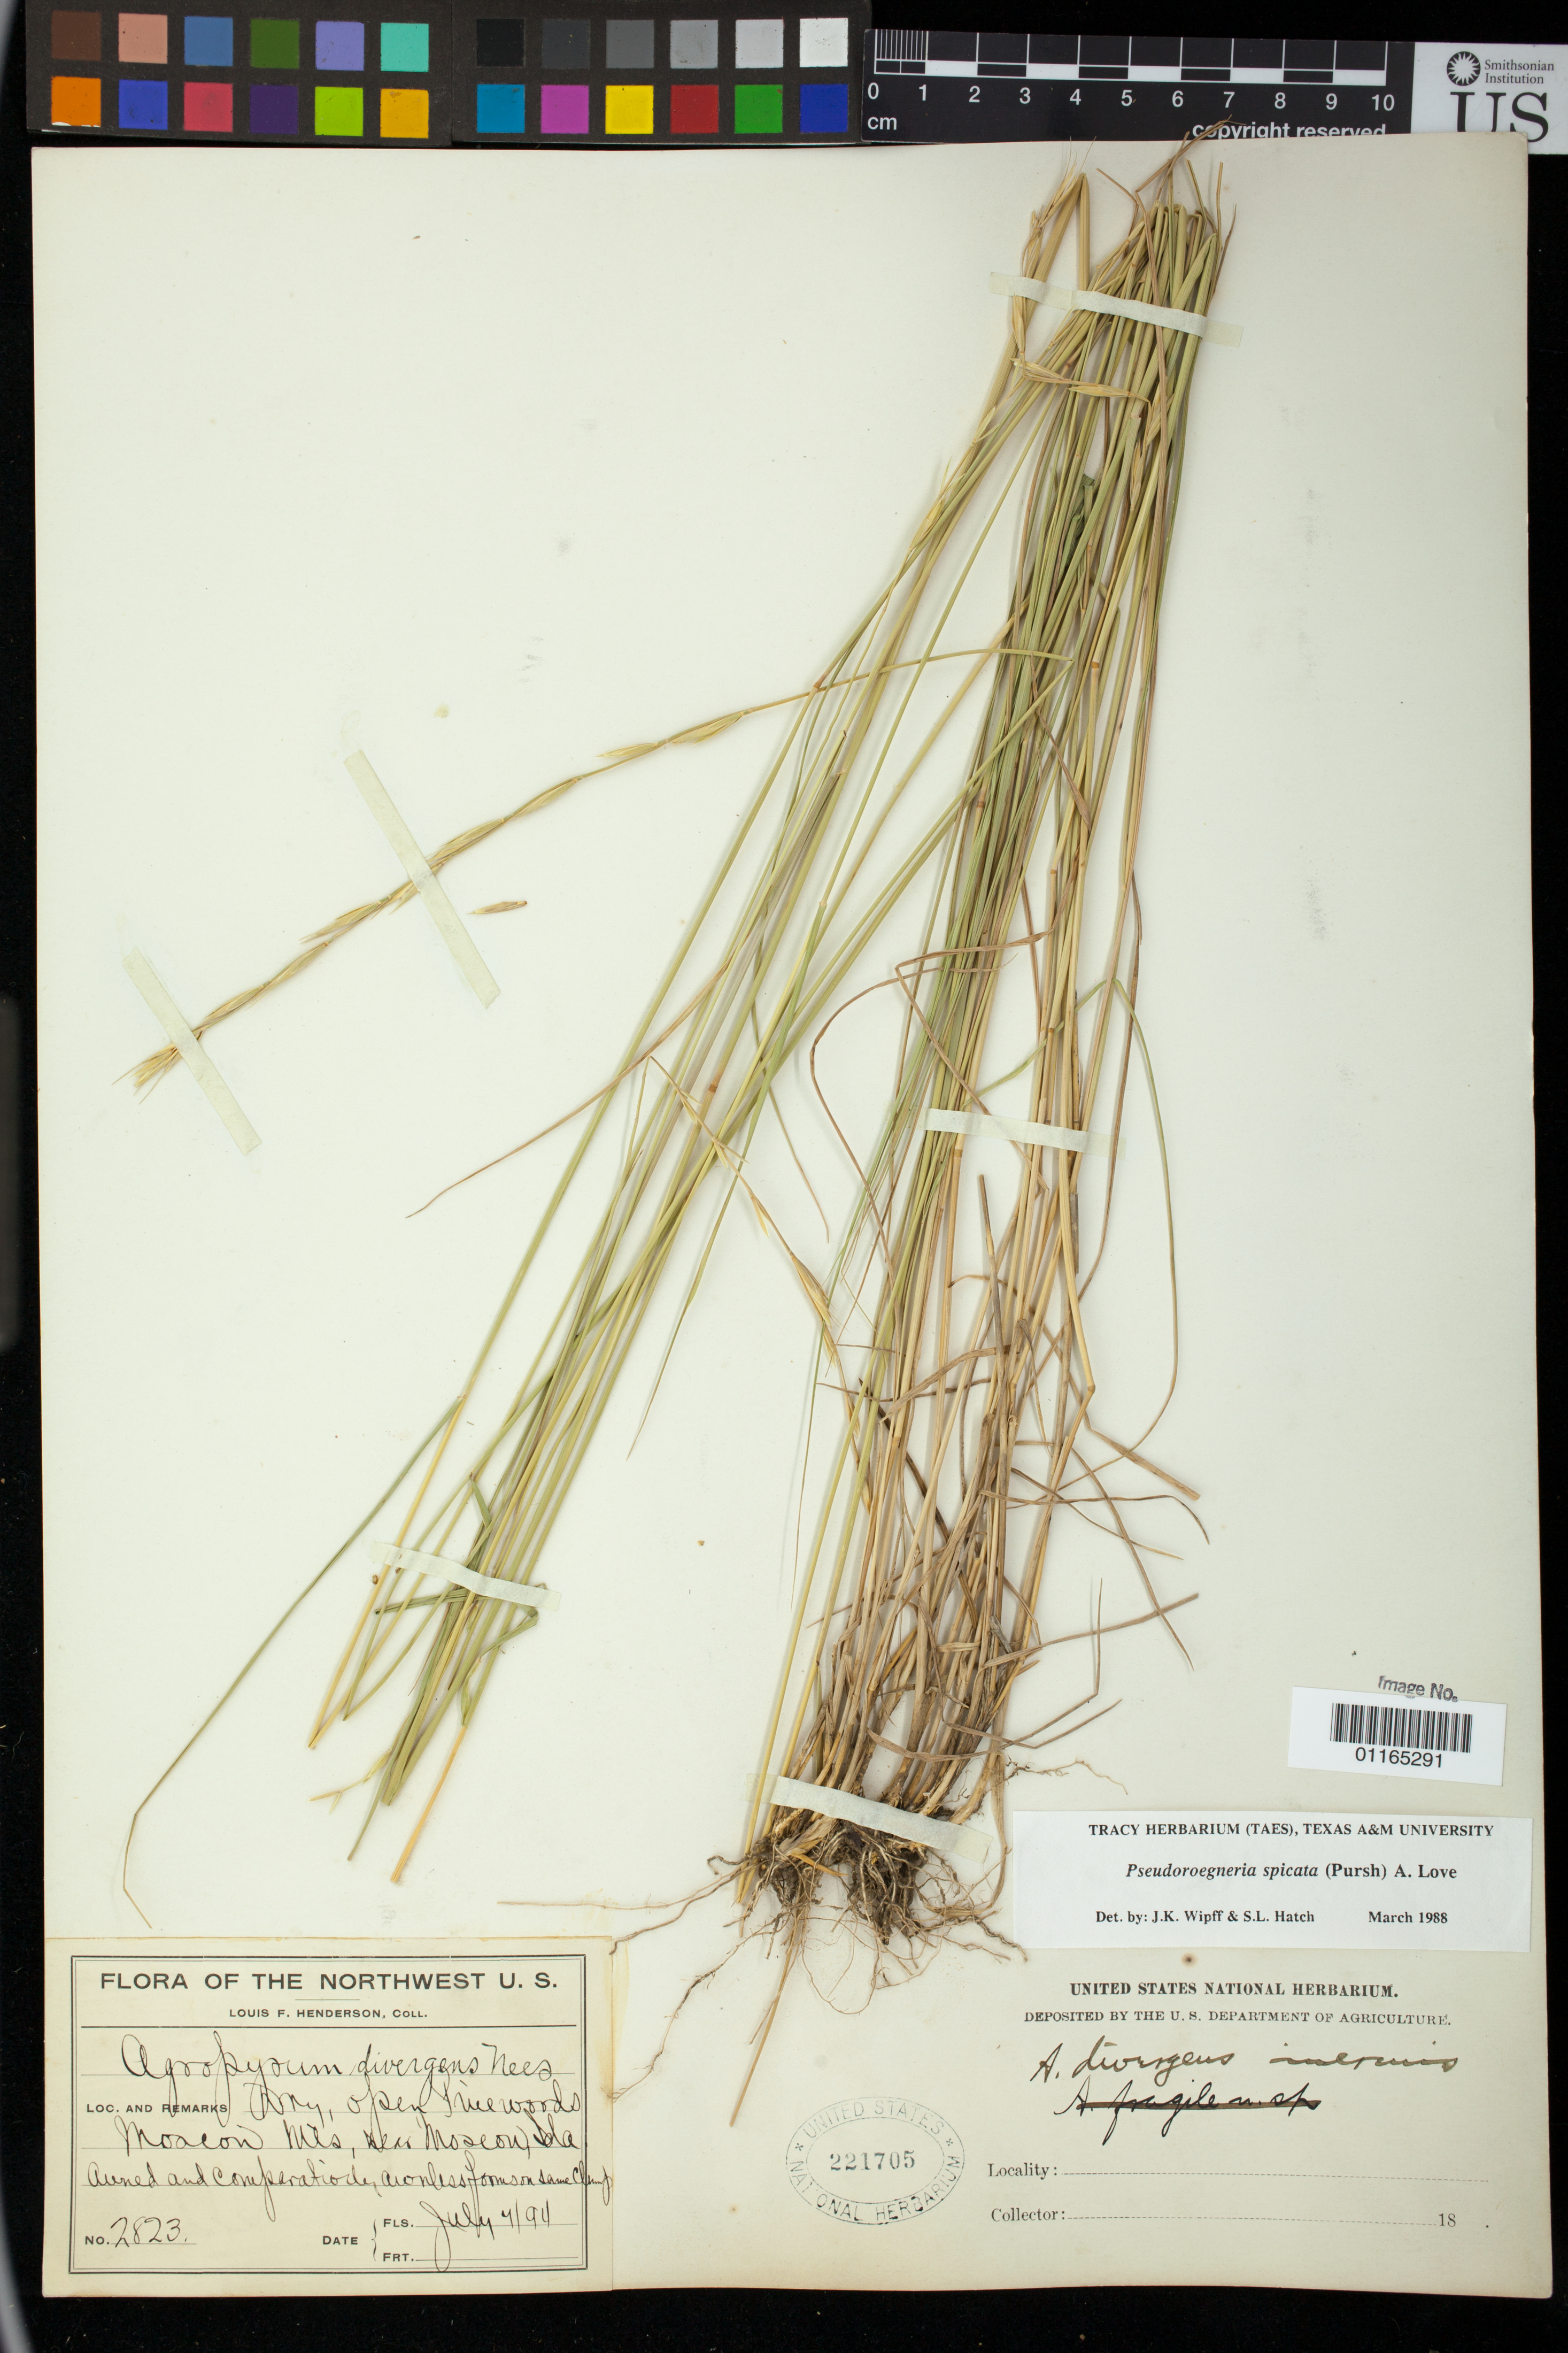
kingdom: Plantae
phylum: Tracheophyta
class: Liliopsida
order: Poales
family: Poaceae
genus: Agropyron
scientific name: Agropyron divergens var. inerme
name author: Scribn. & J.G. Sm.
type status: Syntype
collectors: L. F. Henderson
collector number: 2823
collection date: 1894-07-07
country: United States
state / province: Idaho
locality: Moscow Mountains, near Moscow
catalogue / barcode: US 221705